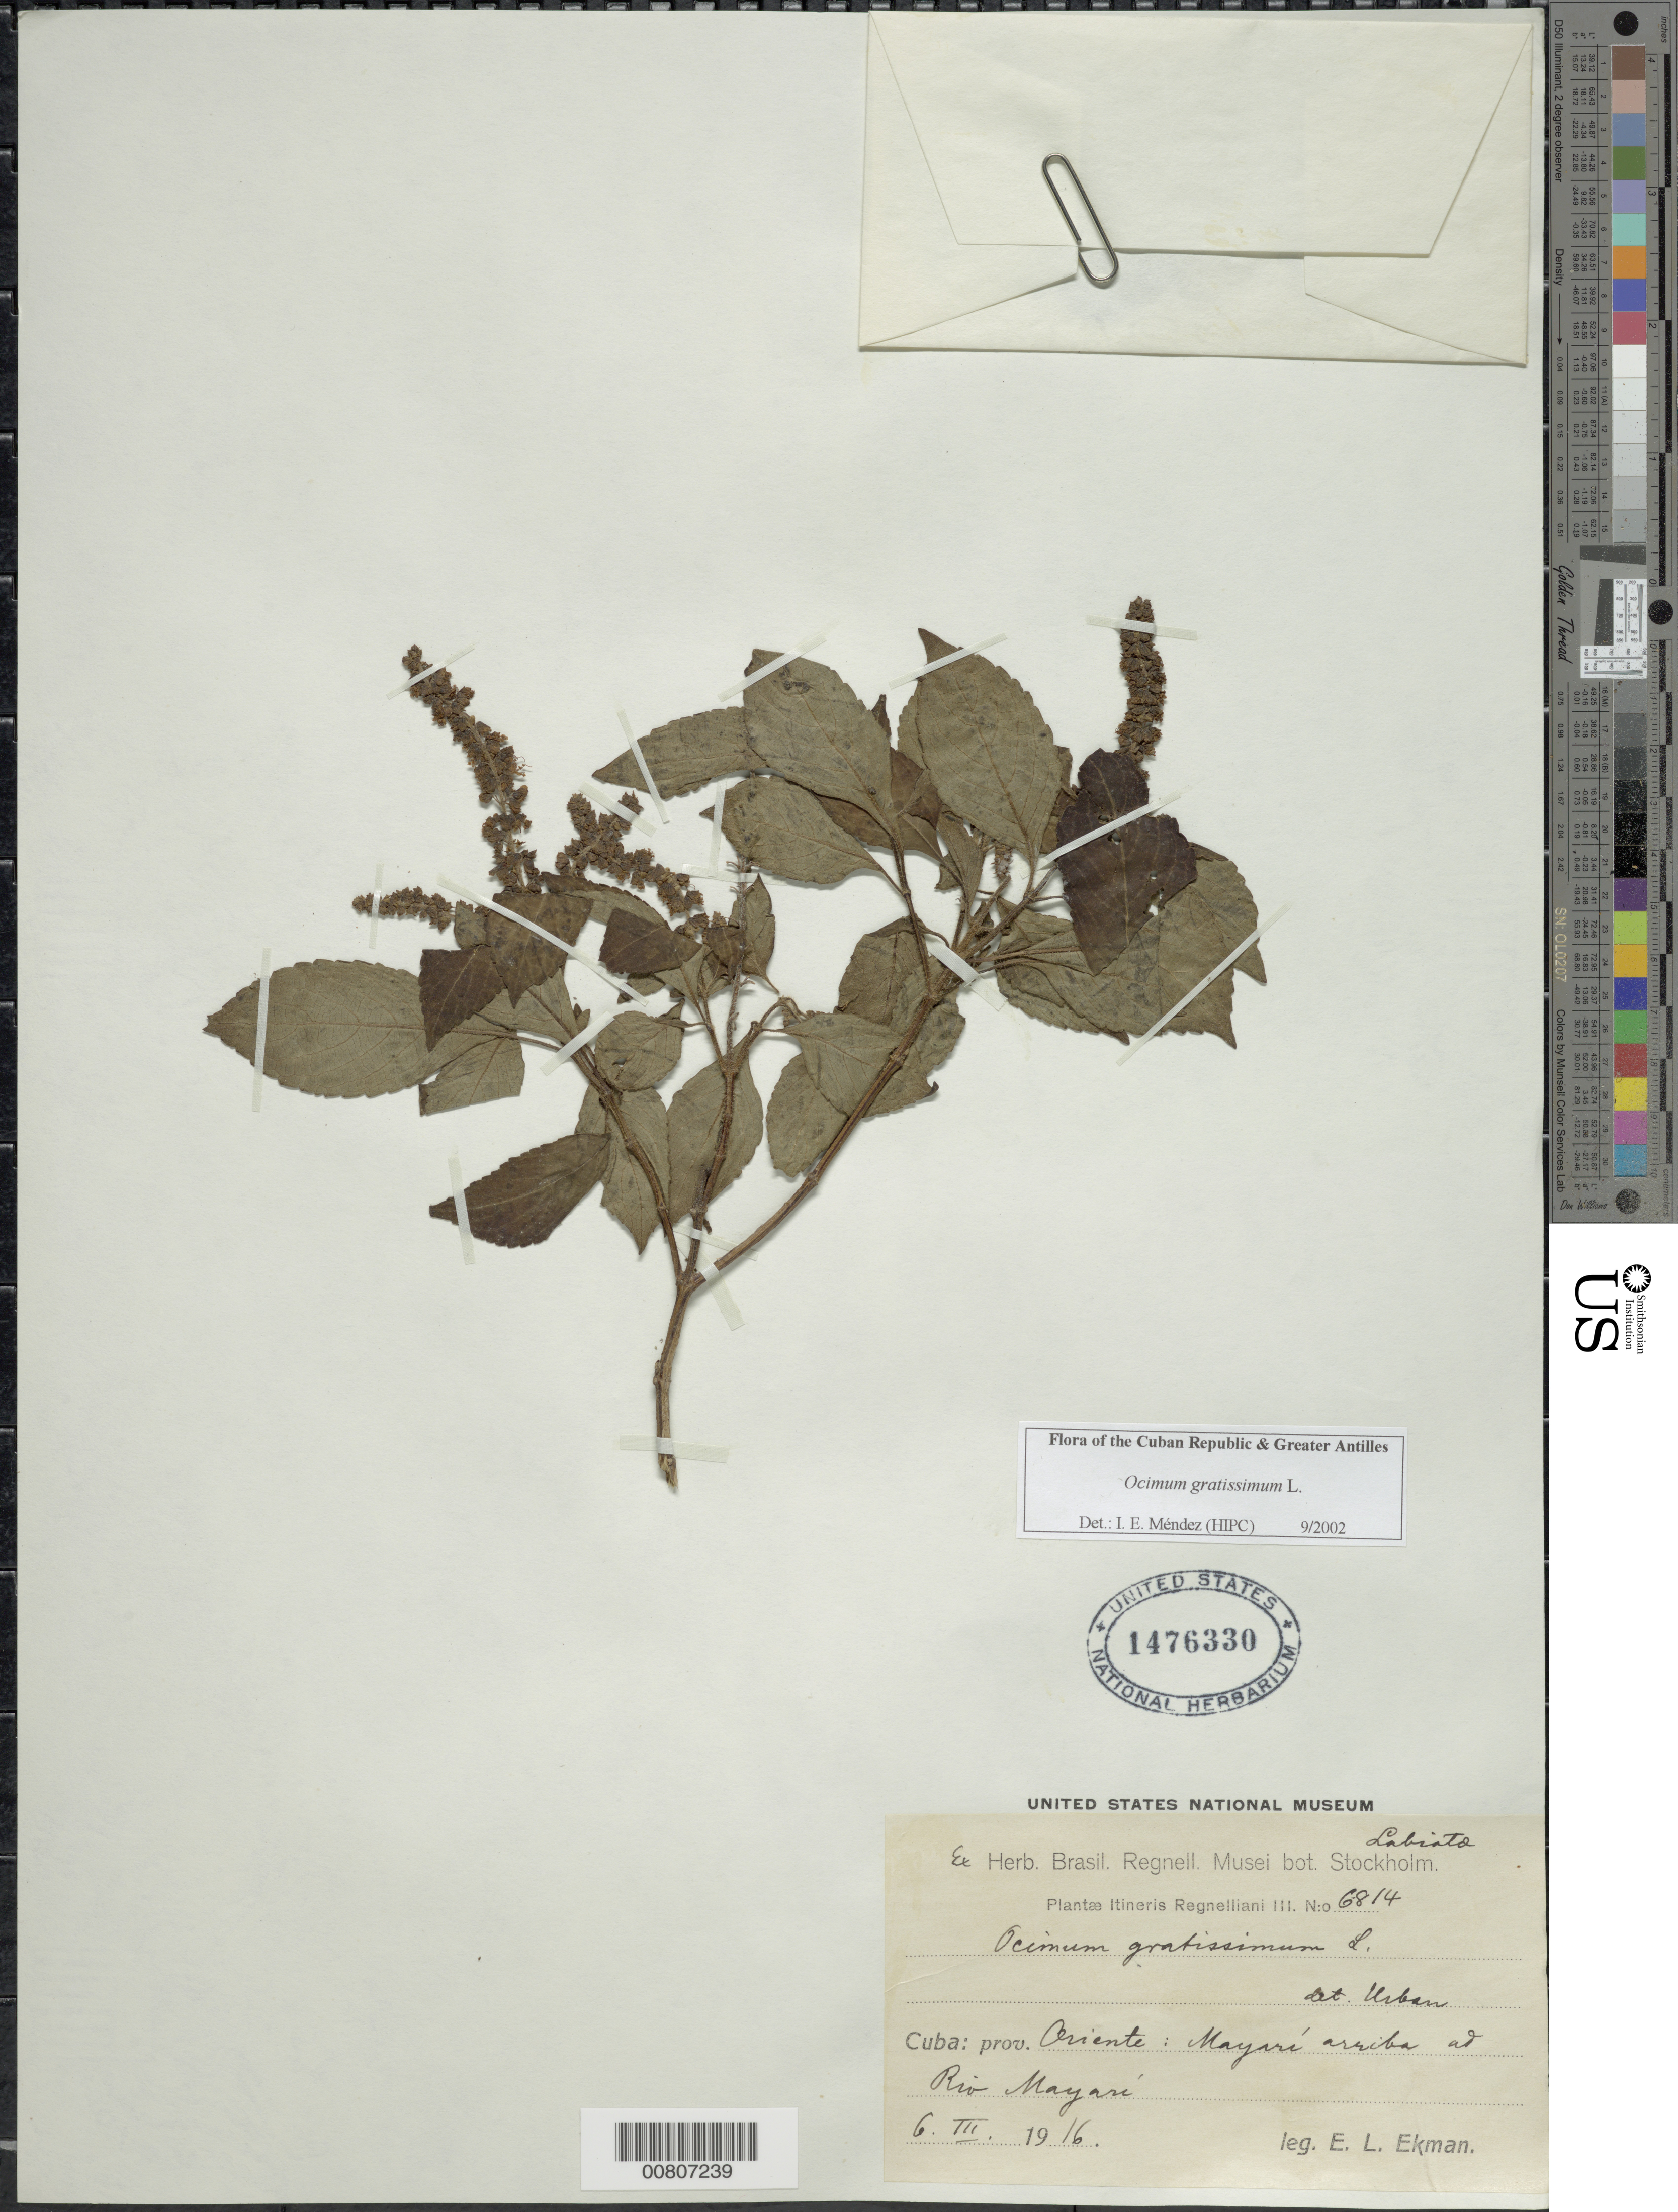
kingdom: Plantae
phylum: Tracheophyta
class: Magnoliopsida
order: Lamiales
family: Lamiaceae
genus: Ocimum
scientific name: Ocimum gratissimum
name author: L.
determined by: Méndez, Isidro E., (HIPC)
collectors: E. L. Ekman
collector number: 6814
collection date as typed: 05 Mar 1916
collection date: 1916-03-05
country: Cuba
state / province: Oriente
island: Cuba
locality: Mayarí, Río Mayarí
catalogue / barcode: US 1476330